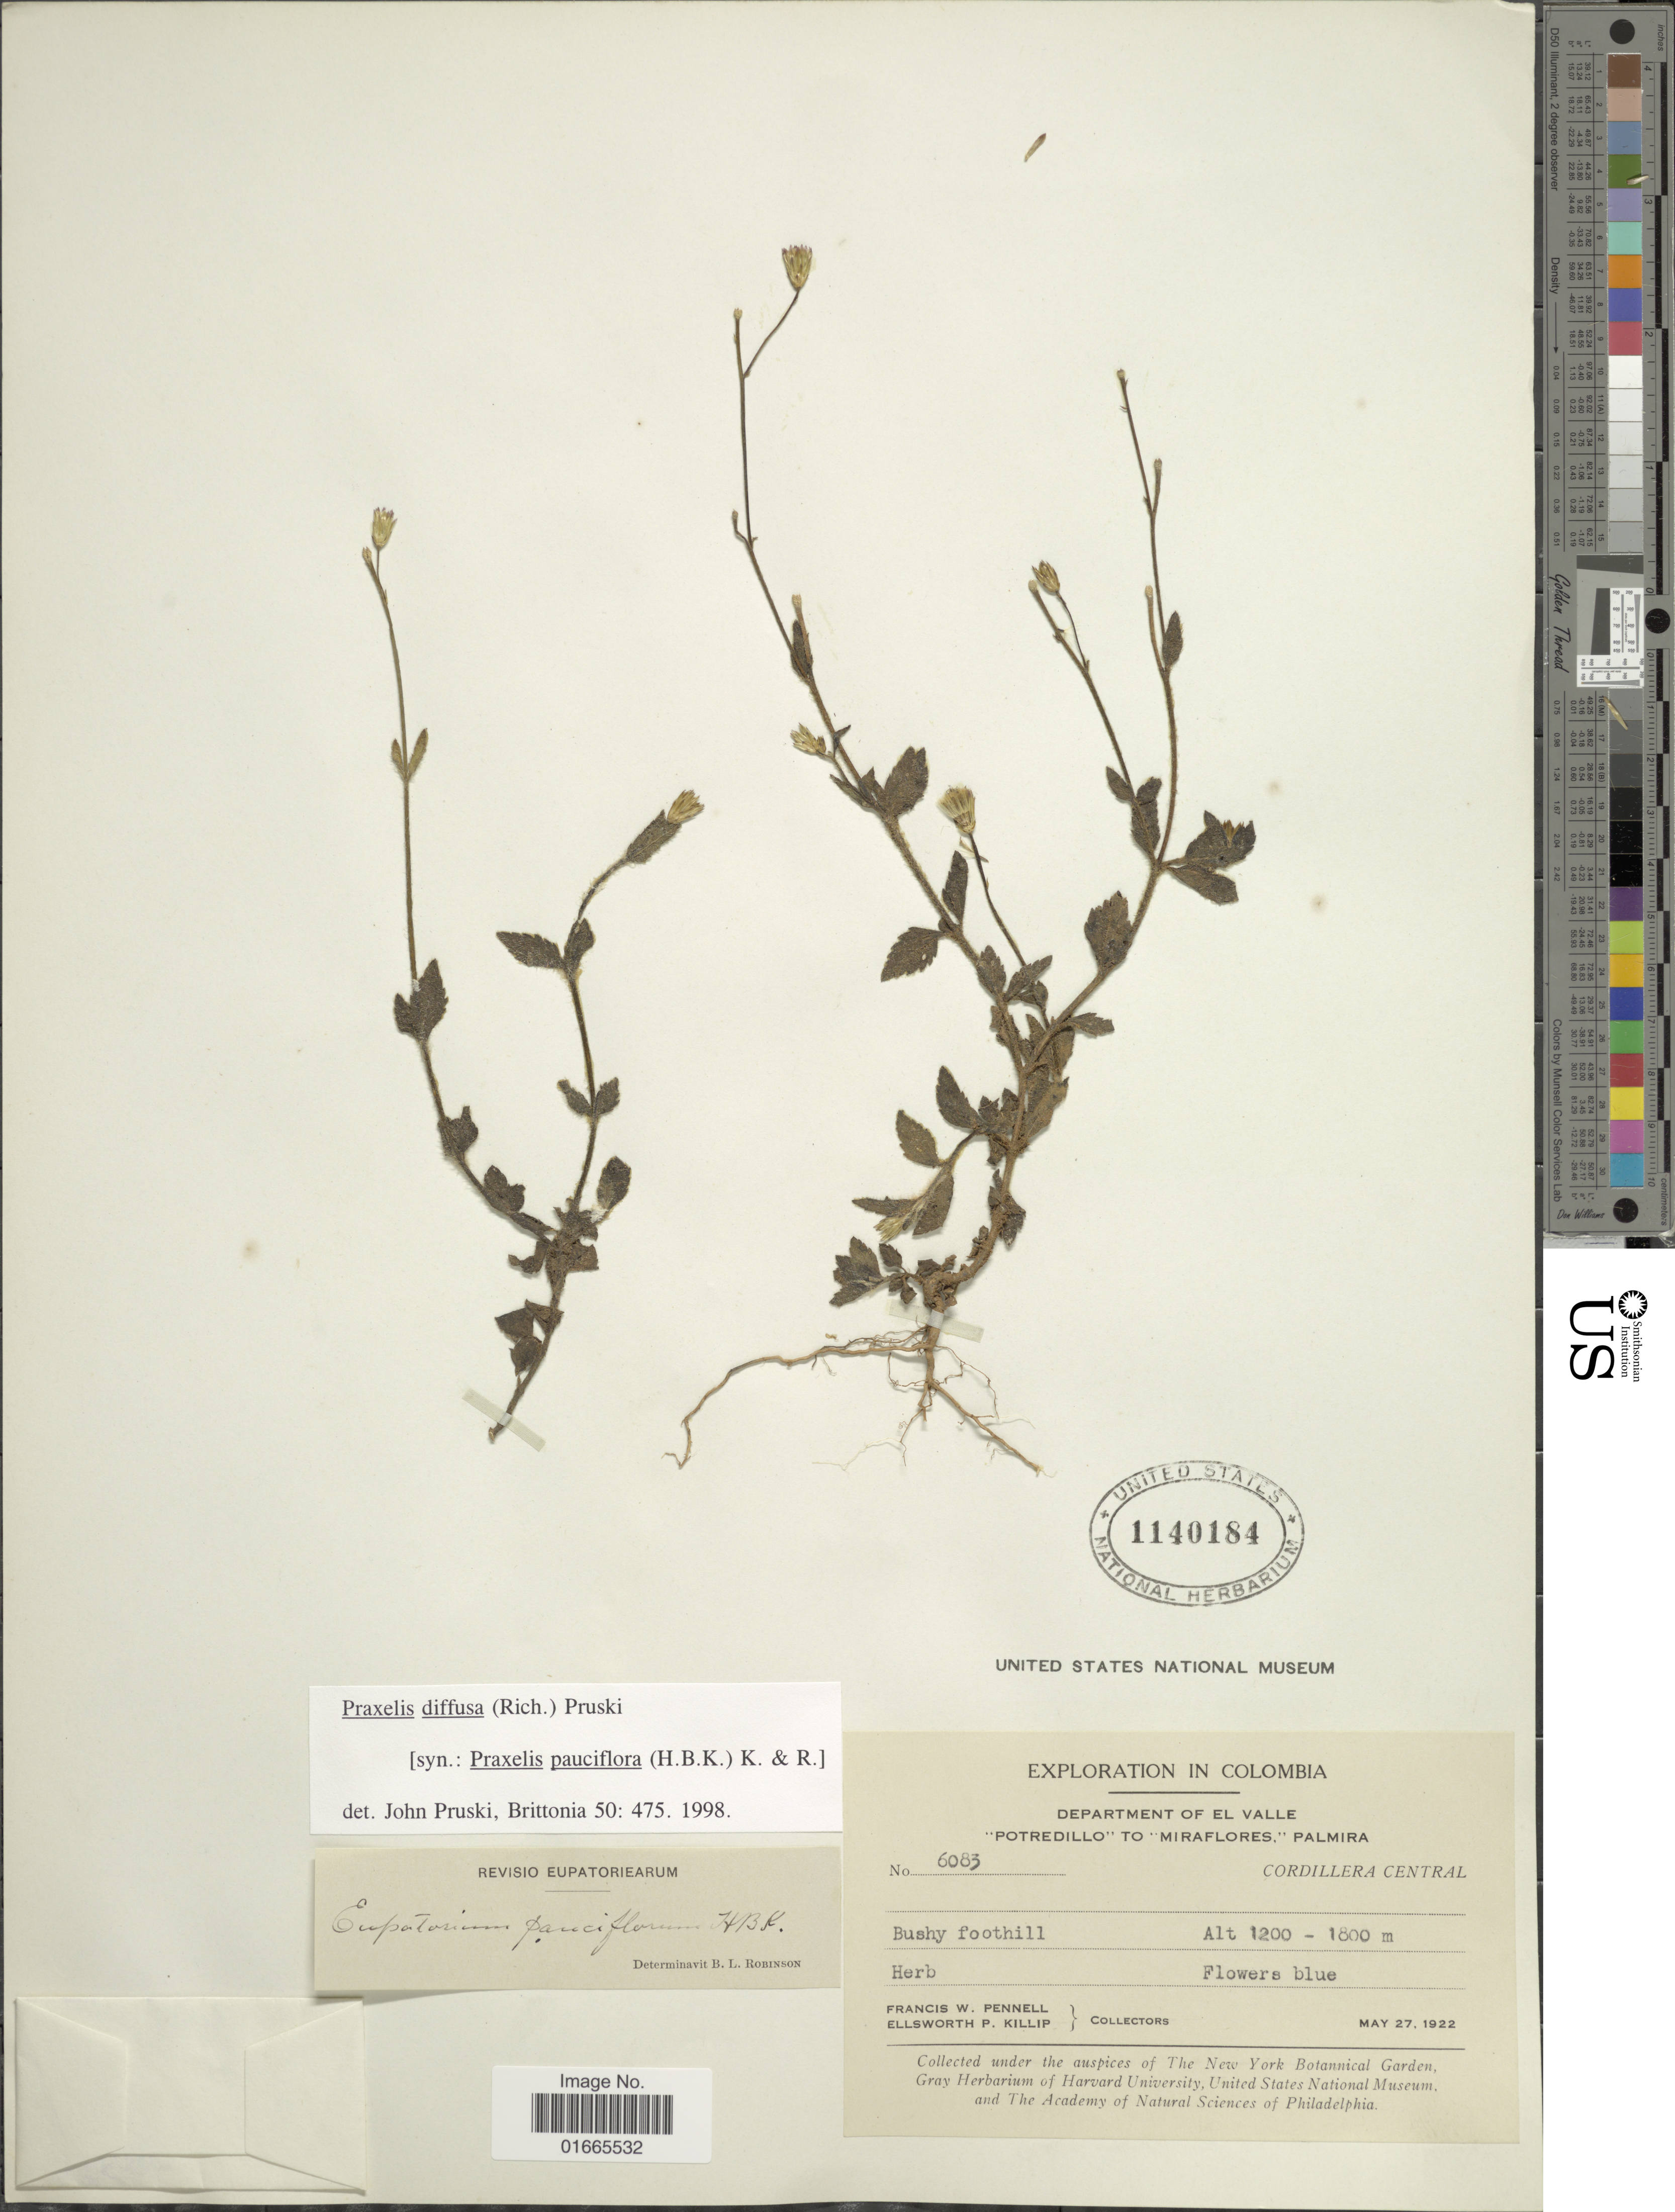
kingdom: Plantae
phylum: Tracheophyta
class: Magnoliopsida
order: Asterales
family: Asteraceae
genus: Praxelis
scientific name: Praxelis diffusa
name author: (Rich.) Pruski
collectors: F. W. Pennell & E. P. Killip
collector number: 6083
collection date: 1922-05-27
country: Colombia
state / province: Valle del Cauca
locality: Department of El Valle "Potredillo" to "Miraflores," Palmira, Cordillera Central.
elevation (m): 1200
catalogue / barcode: US 1140184